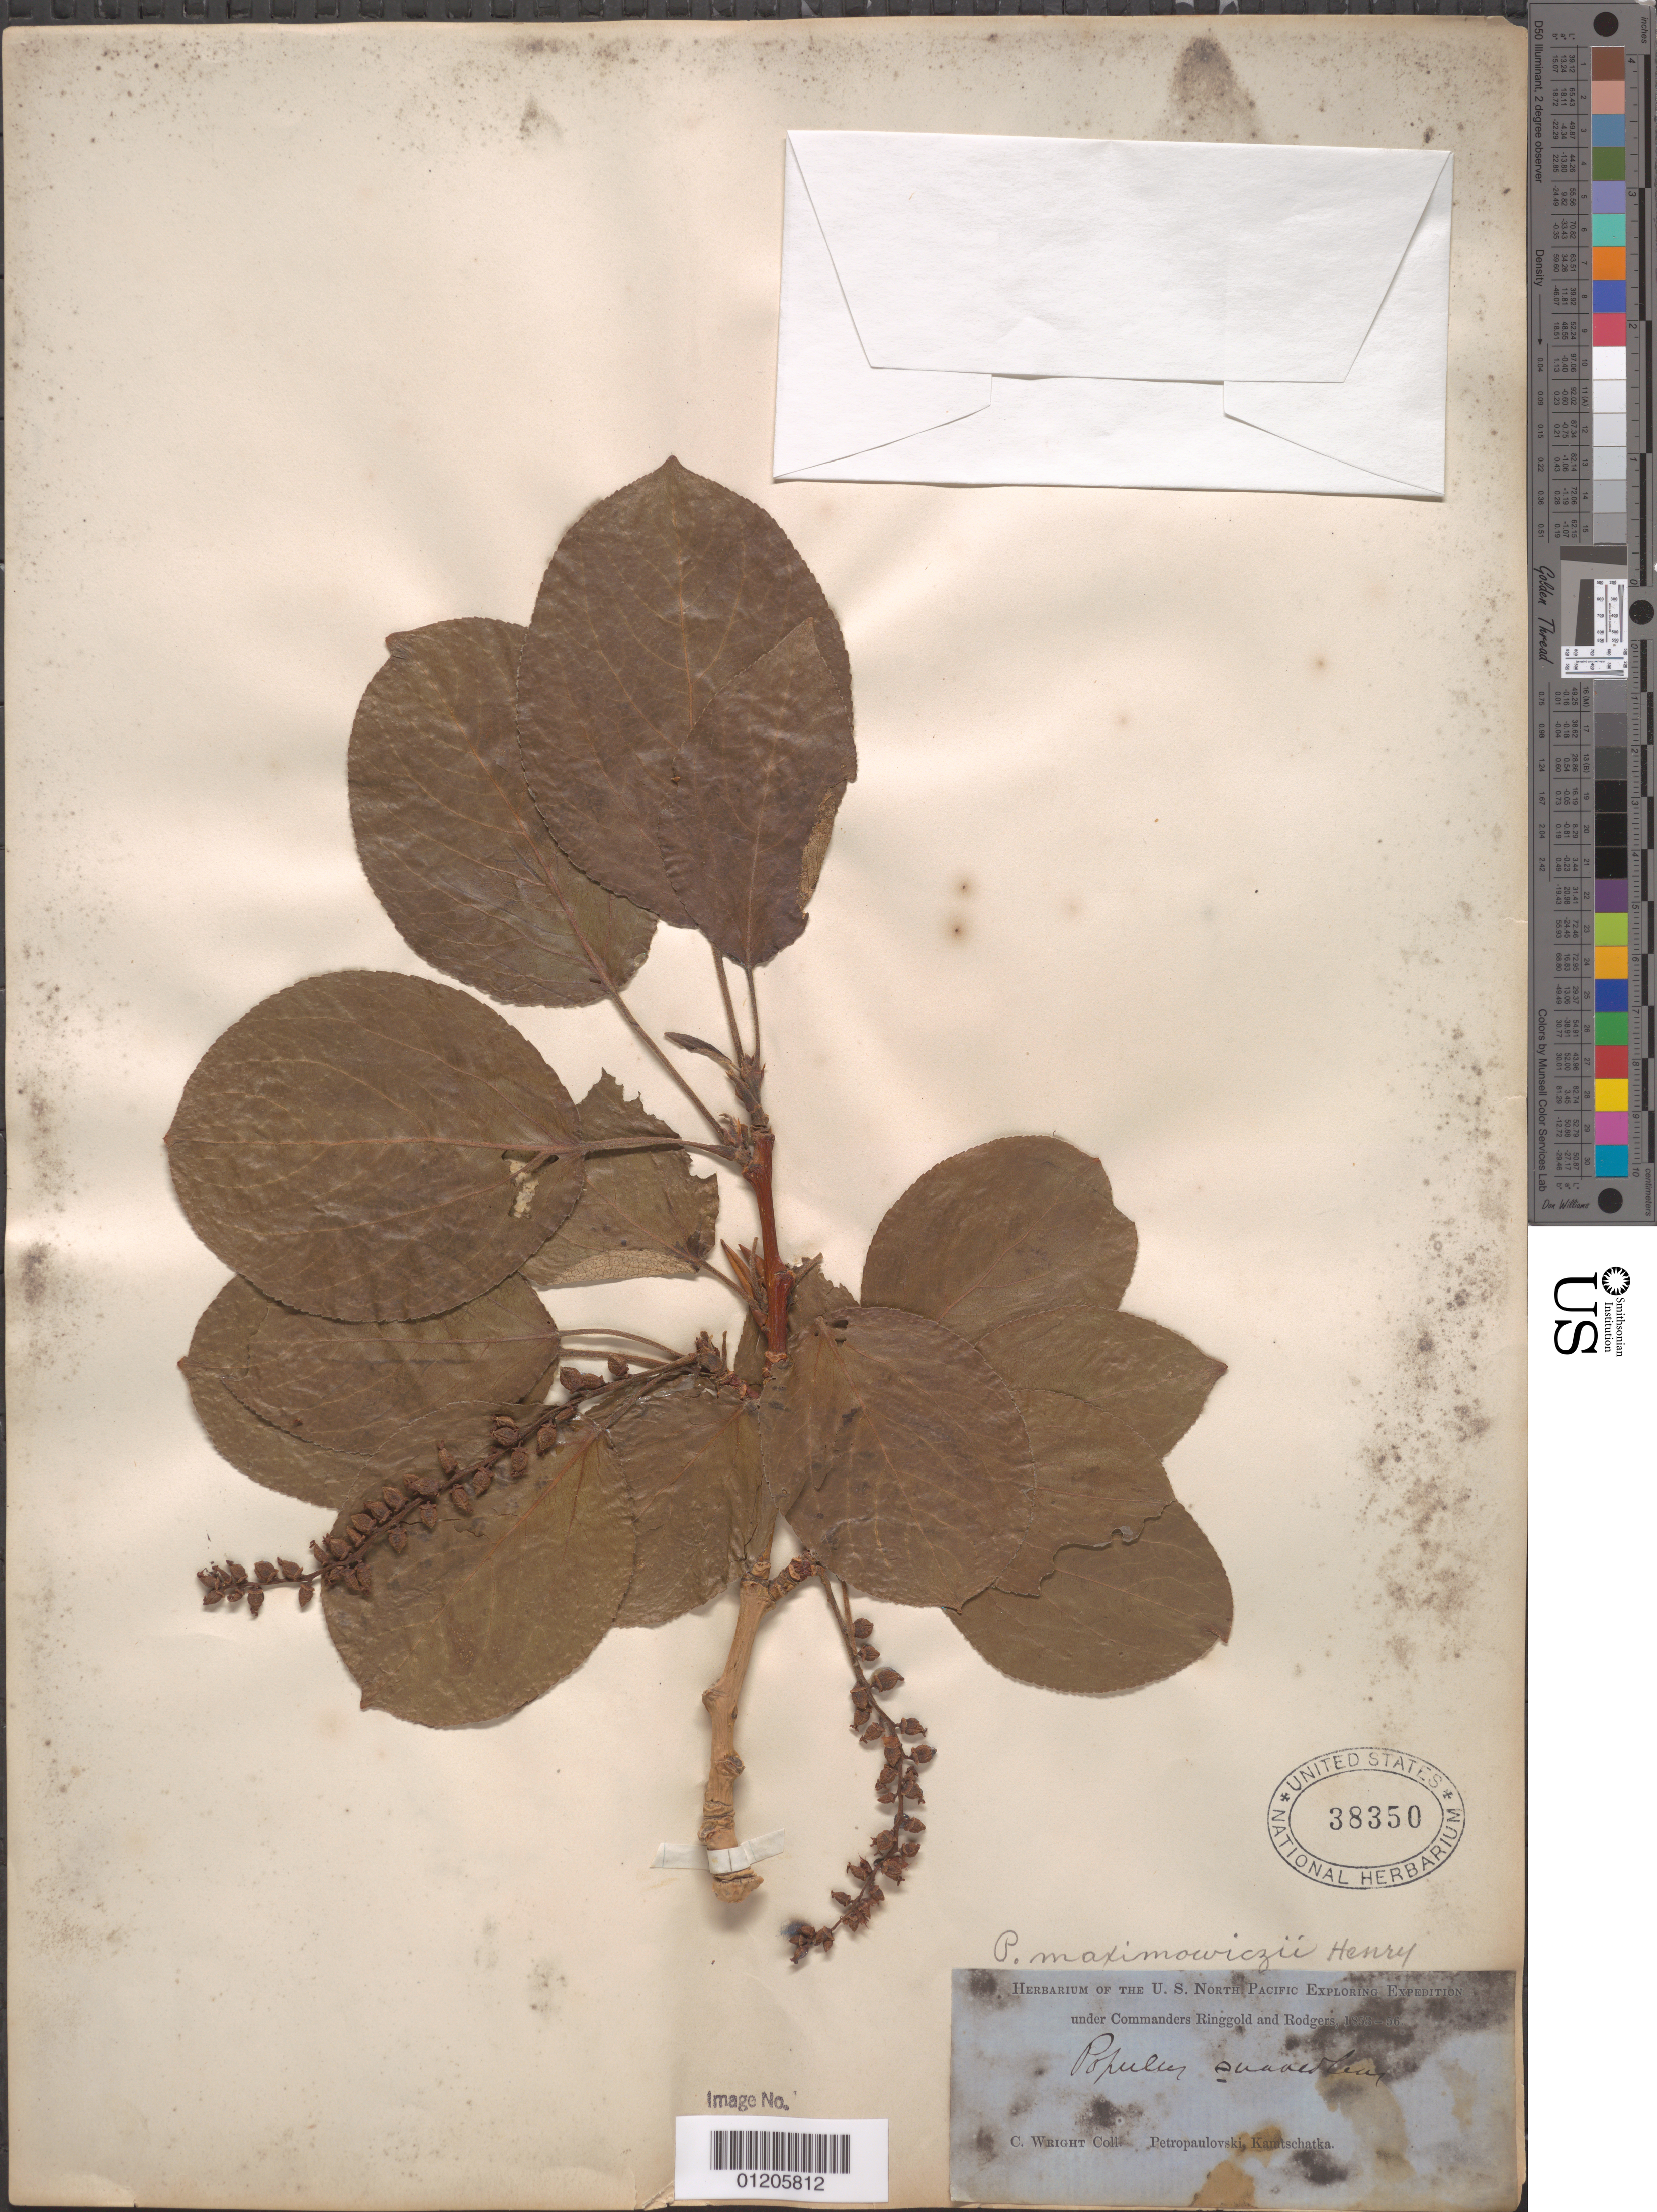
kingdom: Plantae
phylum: Tracheophyta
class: Magnoliopsida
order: Malpighiales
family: Salicaceae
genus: Populus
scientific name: Populus maximowiczii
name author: A. Henry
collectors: C. Wright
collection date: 1853/1856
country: Russian Federation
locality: Petropaulovski, kamtschatka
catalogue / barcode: US 38350